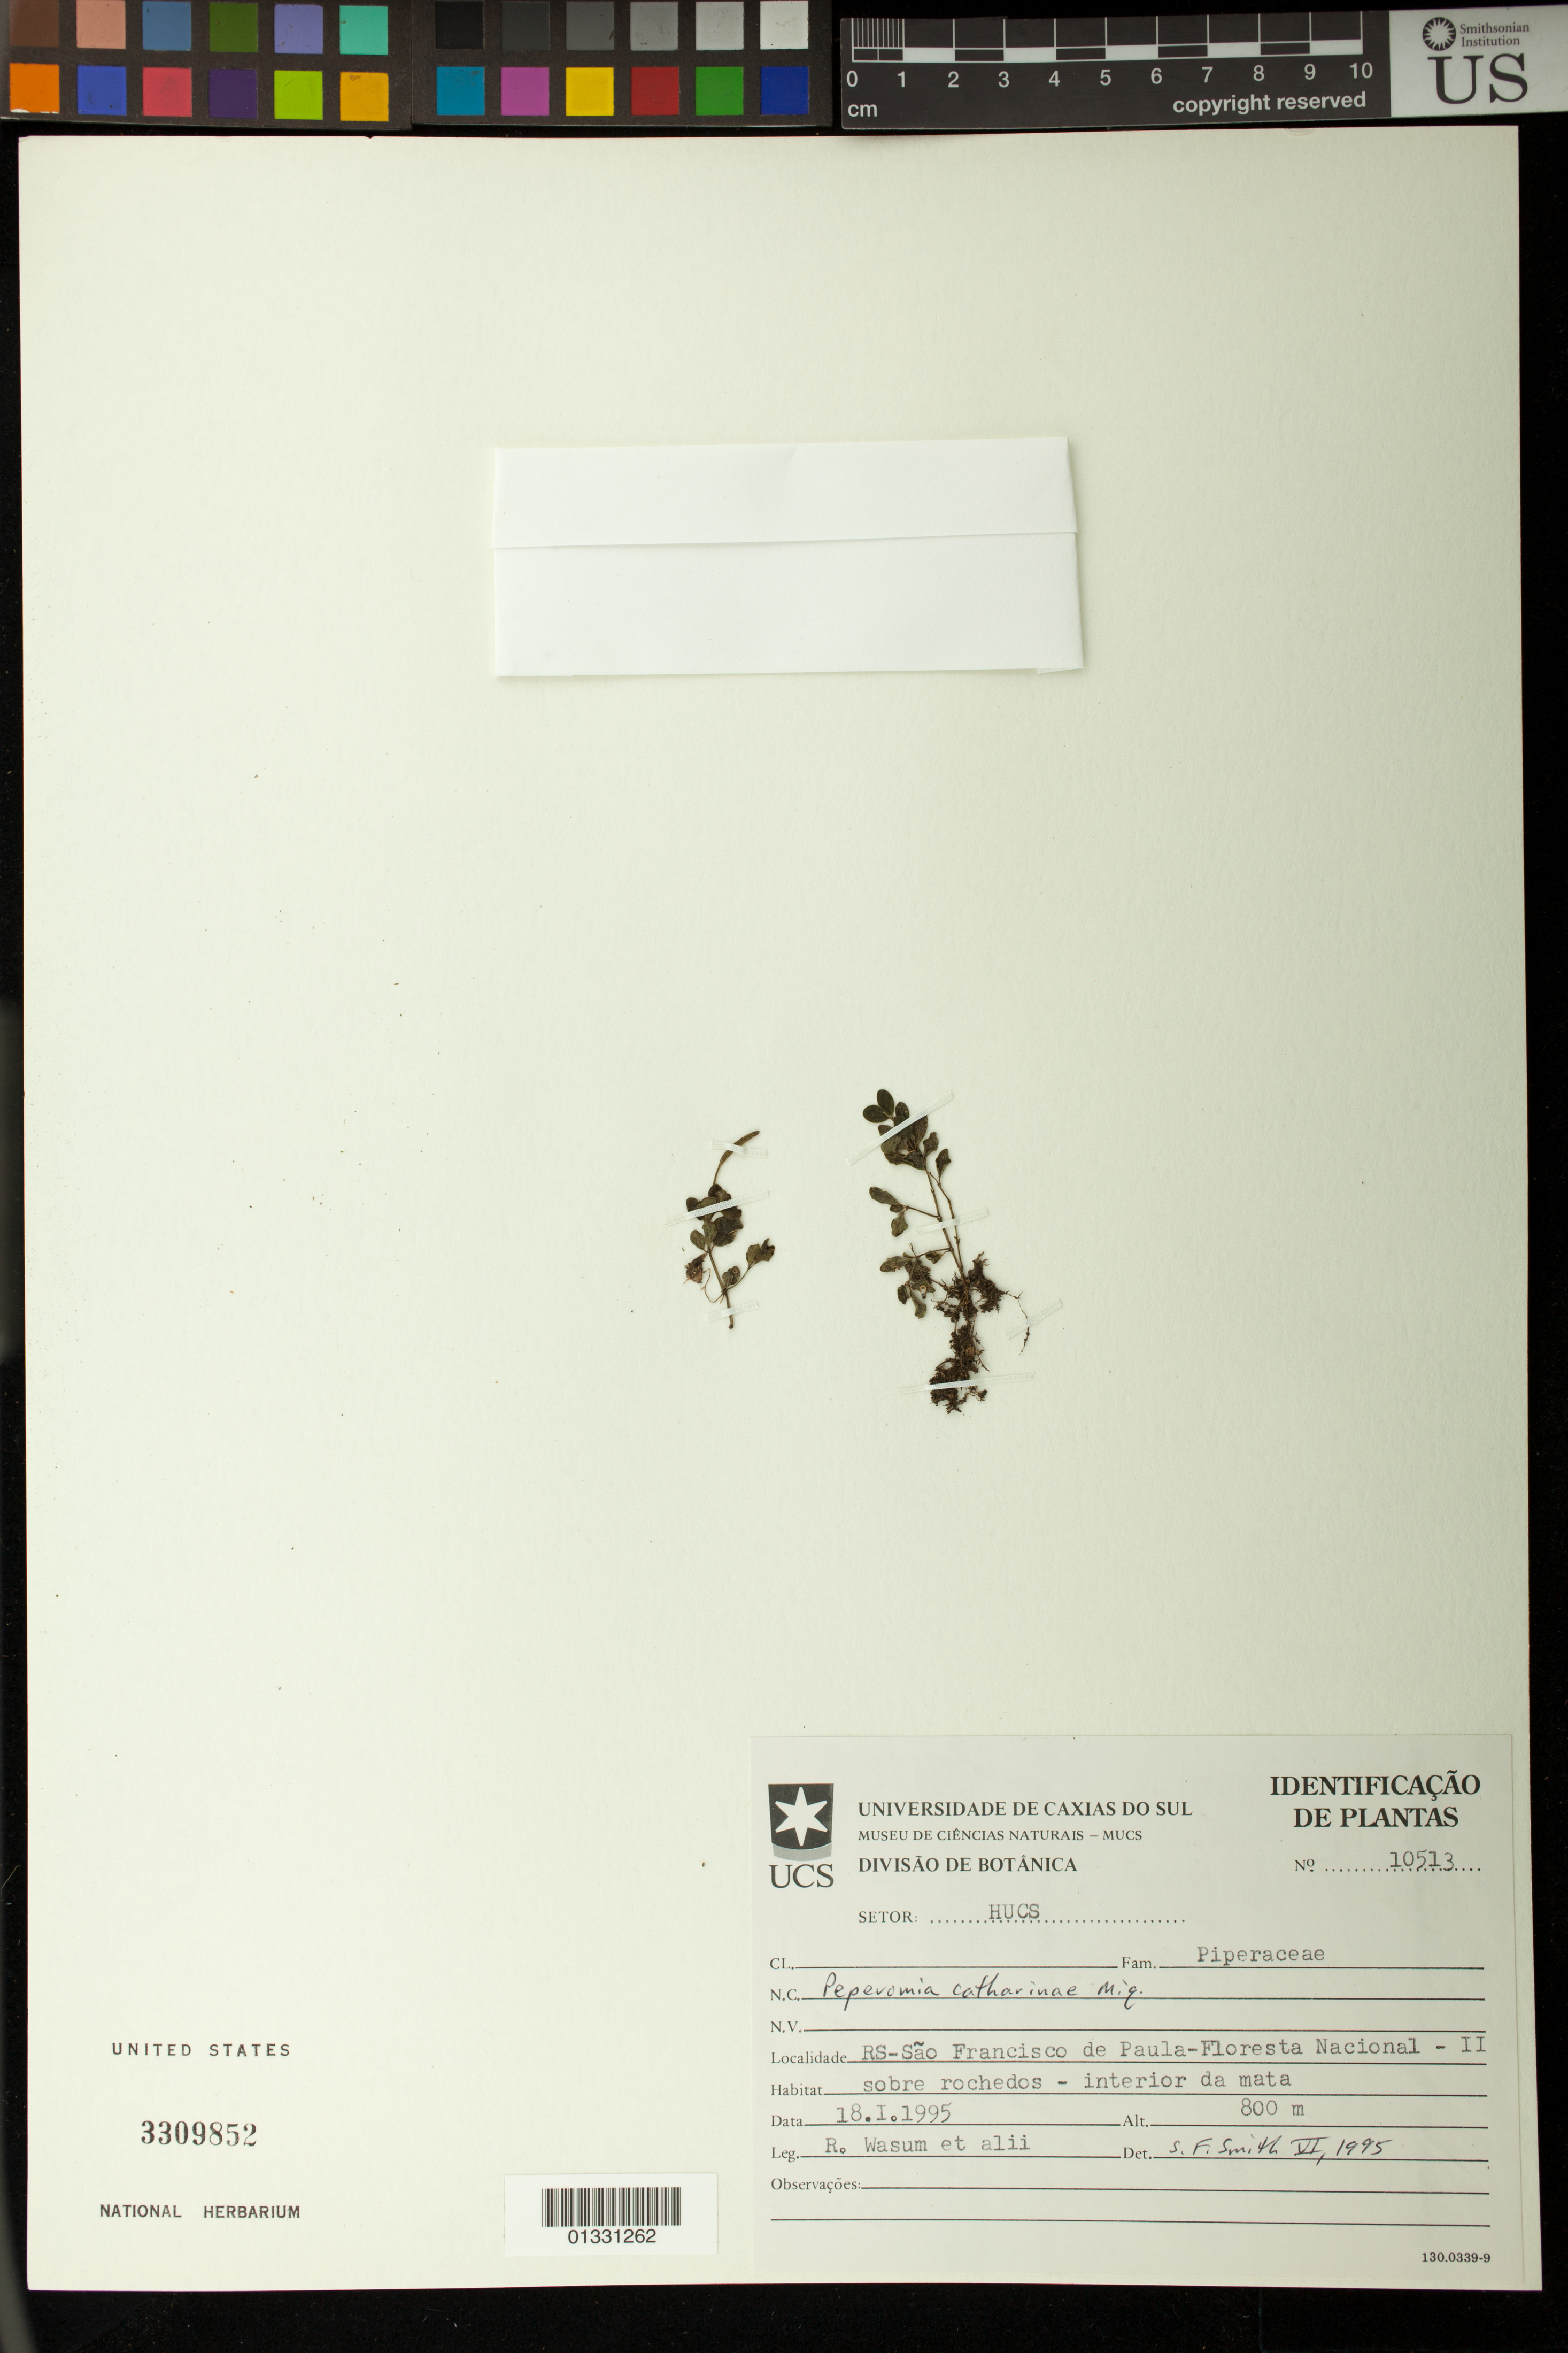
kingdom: Plantae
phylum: Tracheophyta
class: Magnoliopsida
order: Piperales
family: Piperaceae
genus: Peperomia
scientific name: Peperomia catharinae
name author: Miq.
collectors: R. Wasum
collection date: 1995-01-18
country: Brazil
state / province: Rio Grande do Sul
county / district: São Francisco de Paula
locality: Floresta Nacional II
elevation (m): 800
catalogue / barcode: US 3309852